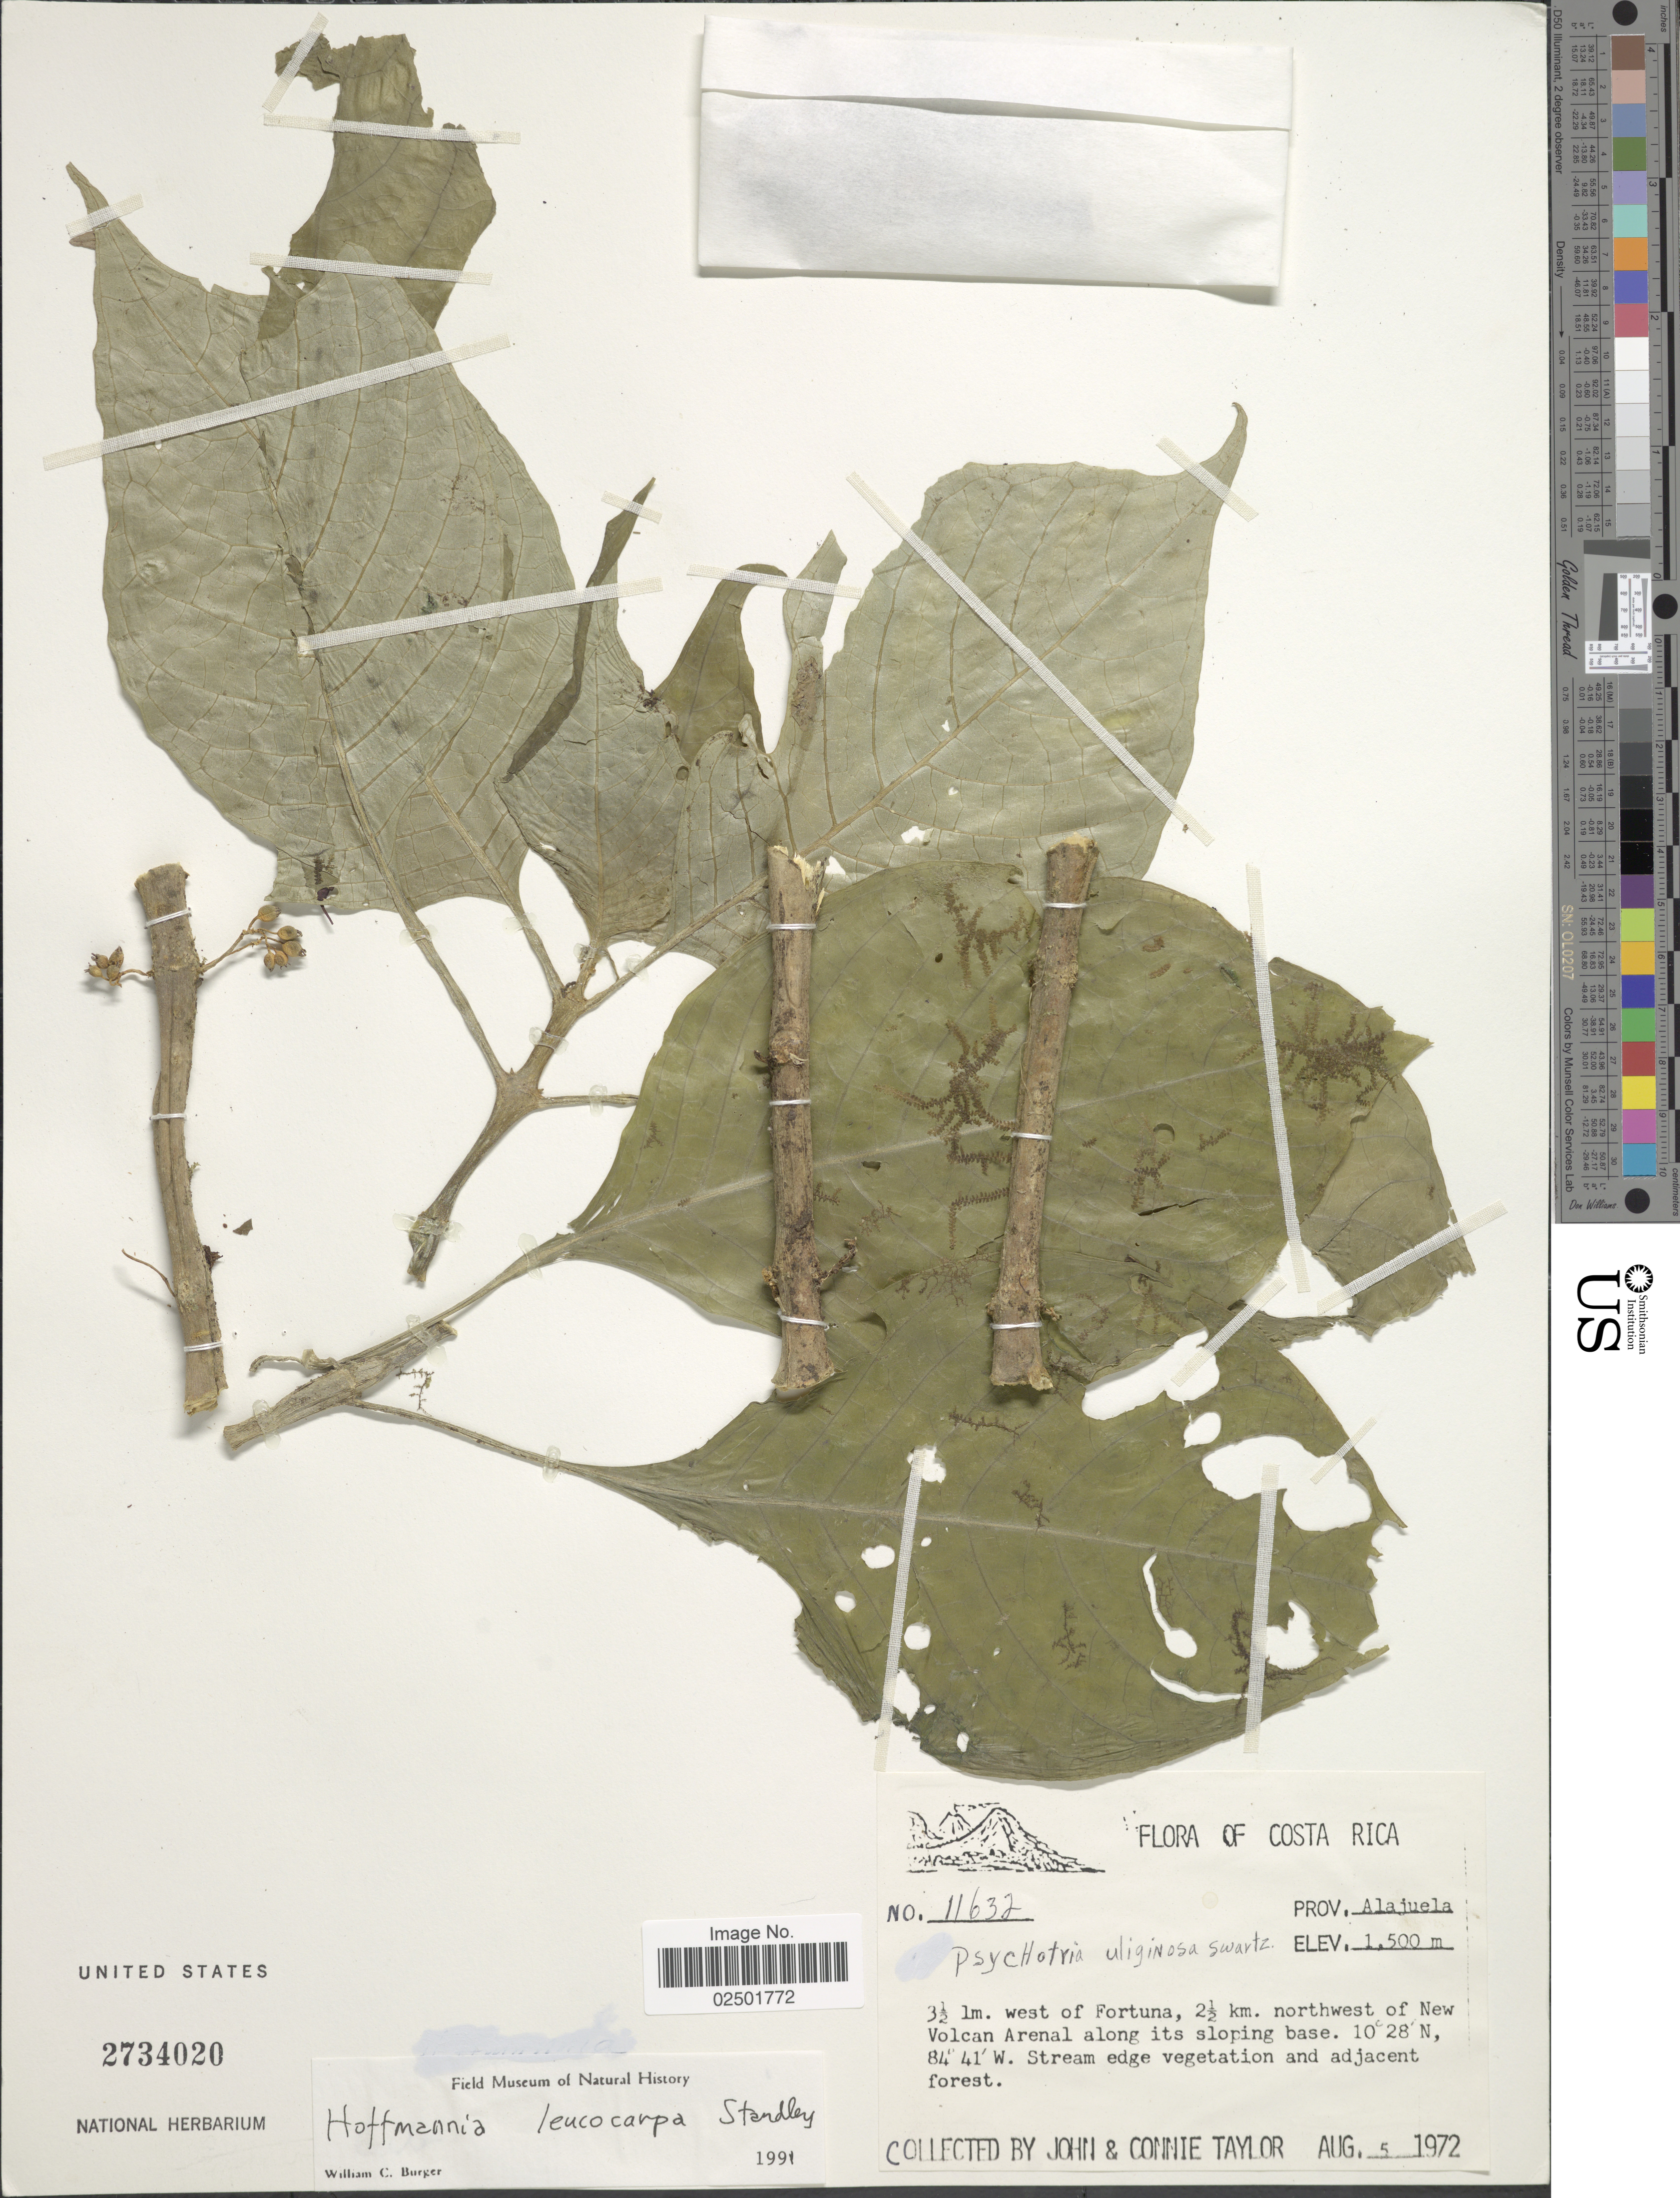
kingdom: Plantae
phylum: Tracheophyta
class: Magnoliopsida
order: Gentianales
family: Rubiaceae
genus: Hoffmannia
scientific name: Hoffmannia leucocarpa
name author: Standl.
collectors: J. Taylor & C. Taylor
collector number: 11632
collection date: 1972-08-05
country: Costa Rica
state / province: Alajuela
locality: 3½ 1m. west of Fortuna, 2½ km. northwest of New Volcan Arenal along its sloping base. Stream edge vegetation and adjacent forest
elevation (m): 1500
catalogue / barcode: US 2734020